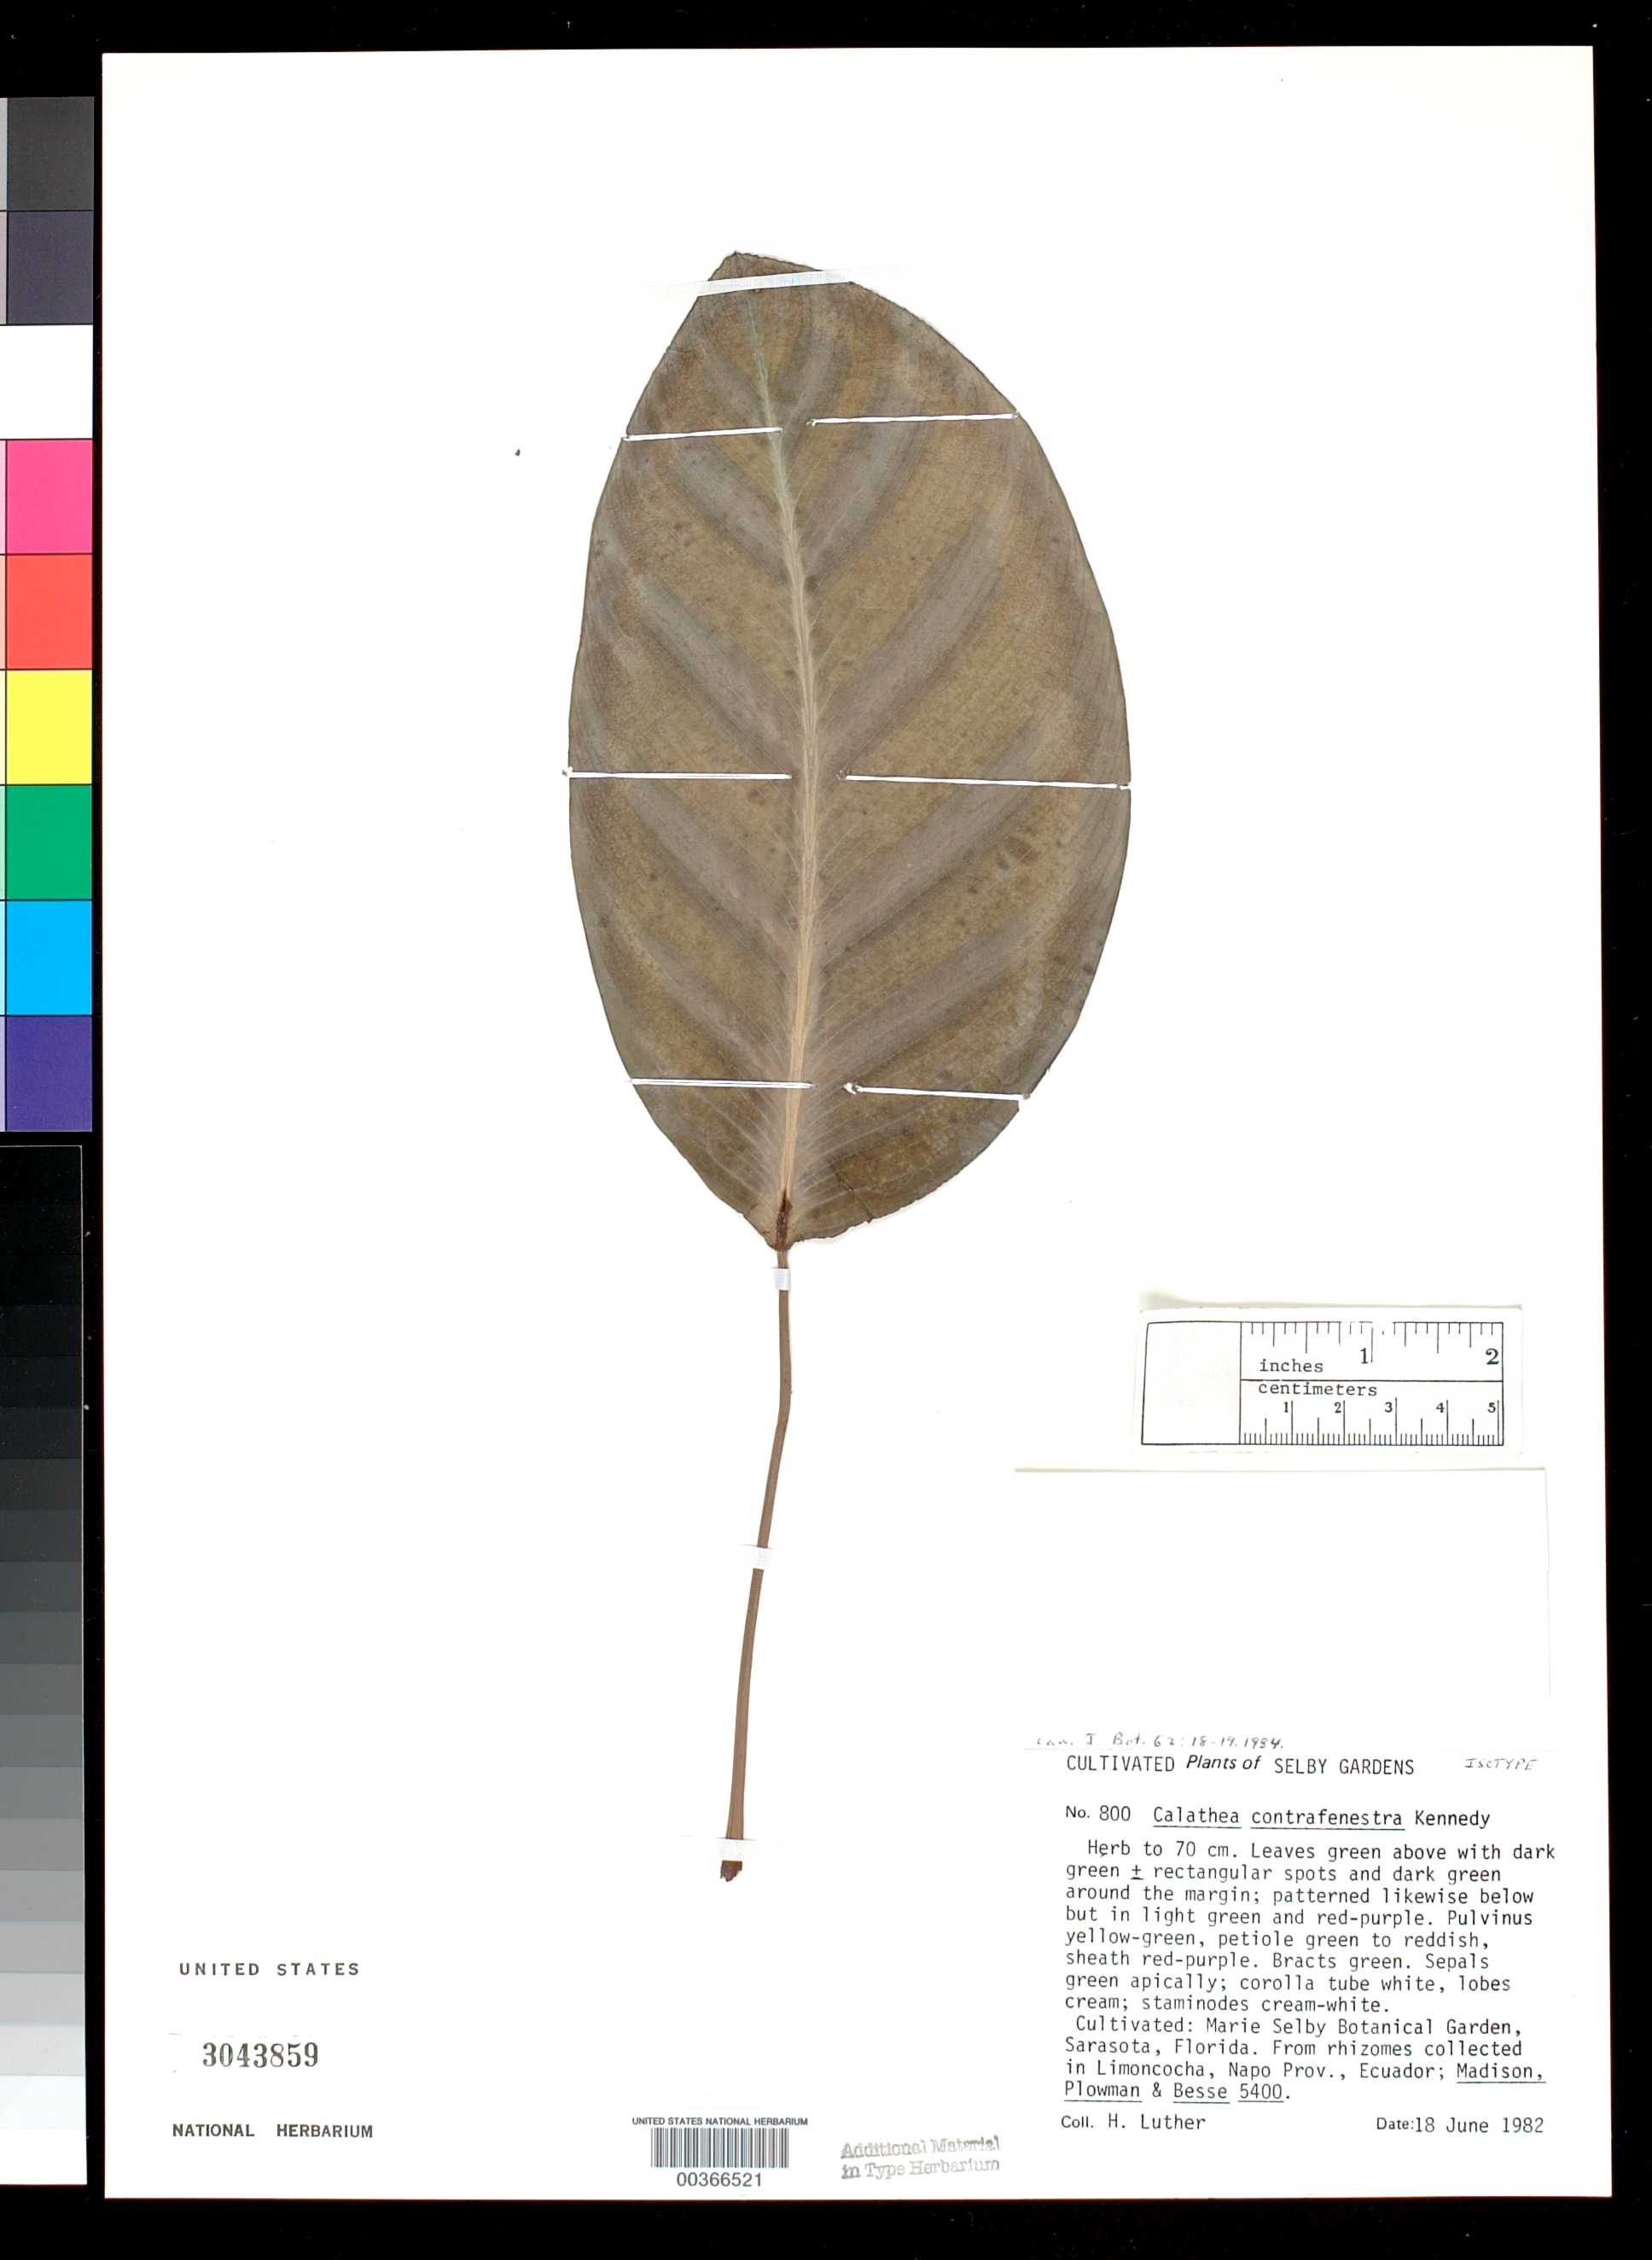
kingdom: Plantae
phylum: Tracheophyta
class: Liliopsida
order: Zingiberales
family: Marantaceae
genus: Calathea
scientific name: Calathea contrafenestra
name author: H. Kenn.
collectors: M. T. Madison, T. Plowman & Libby Besse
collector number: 5400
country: Ecuador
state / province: Napo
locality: Limoncocha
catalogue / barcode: US 3043859